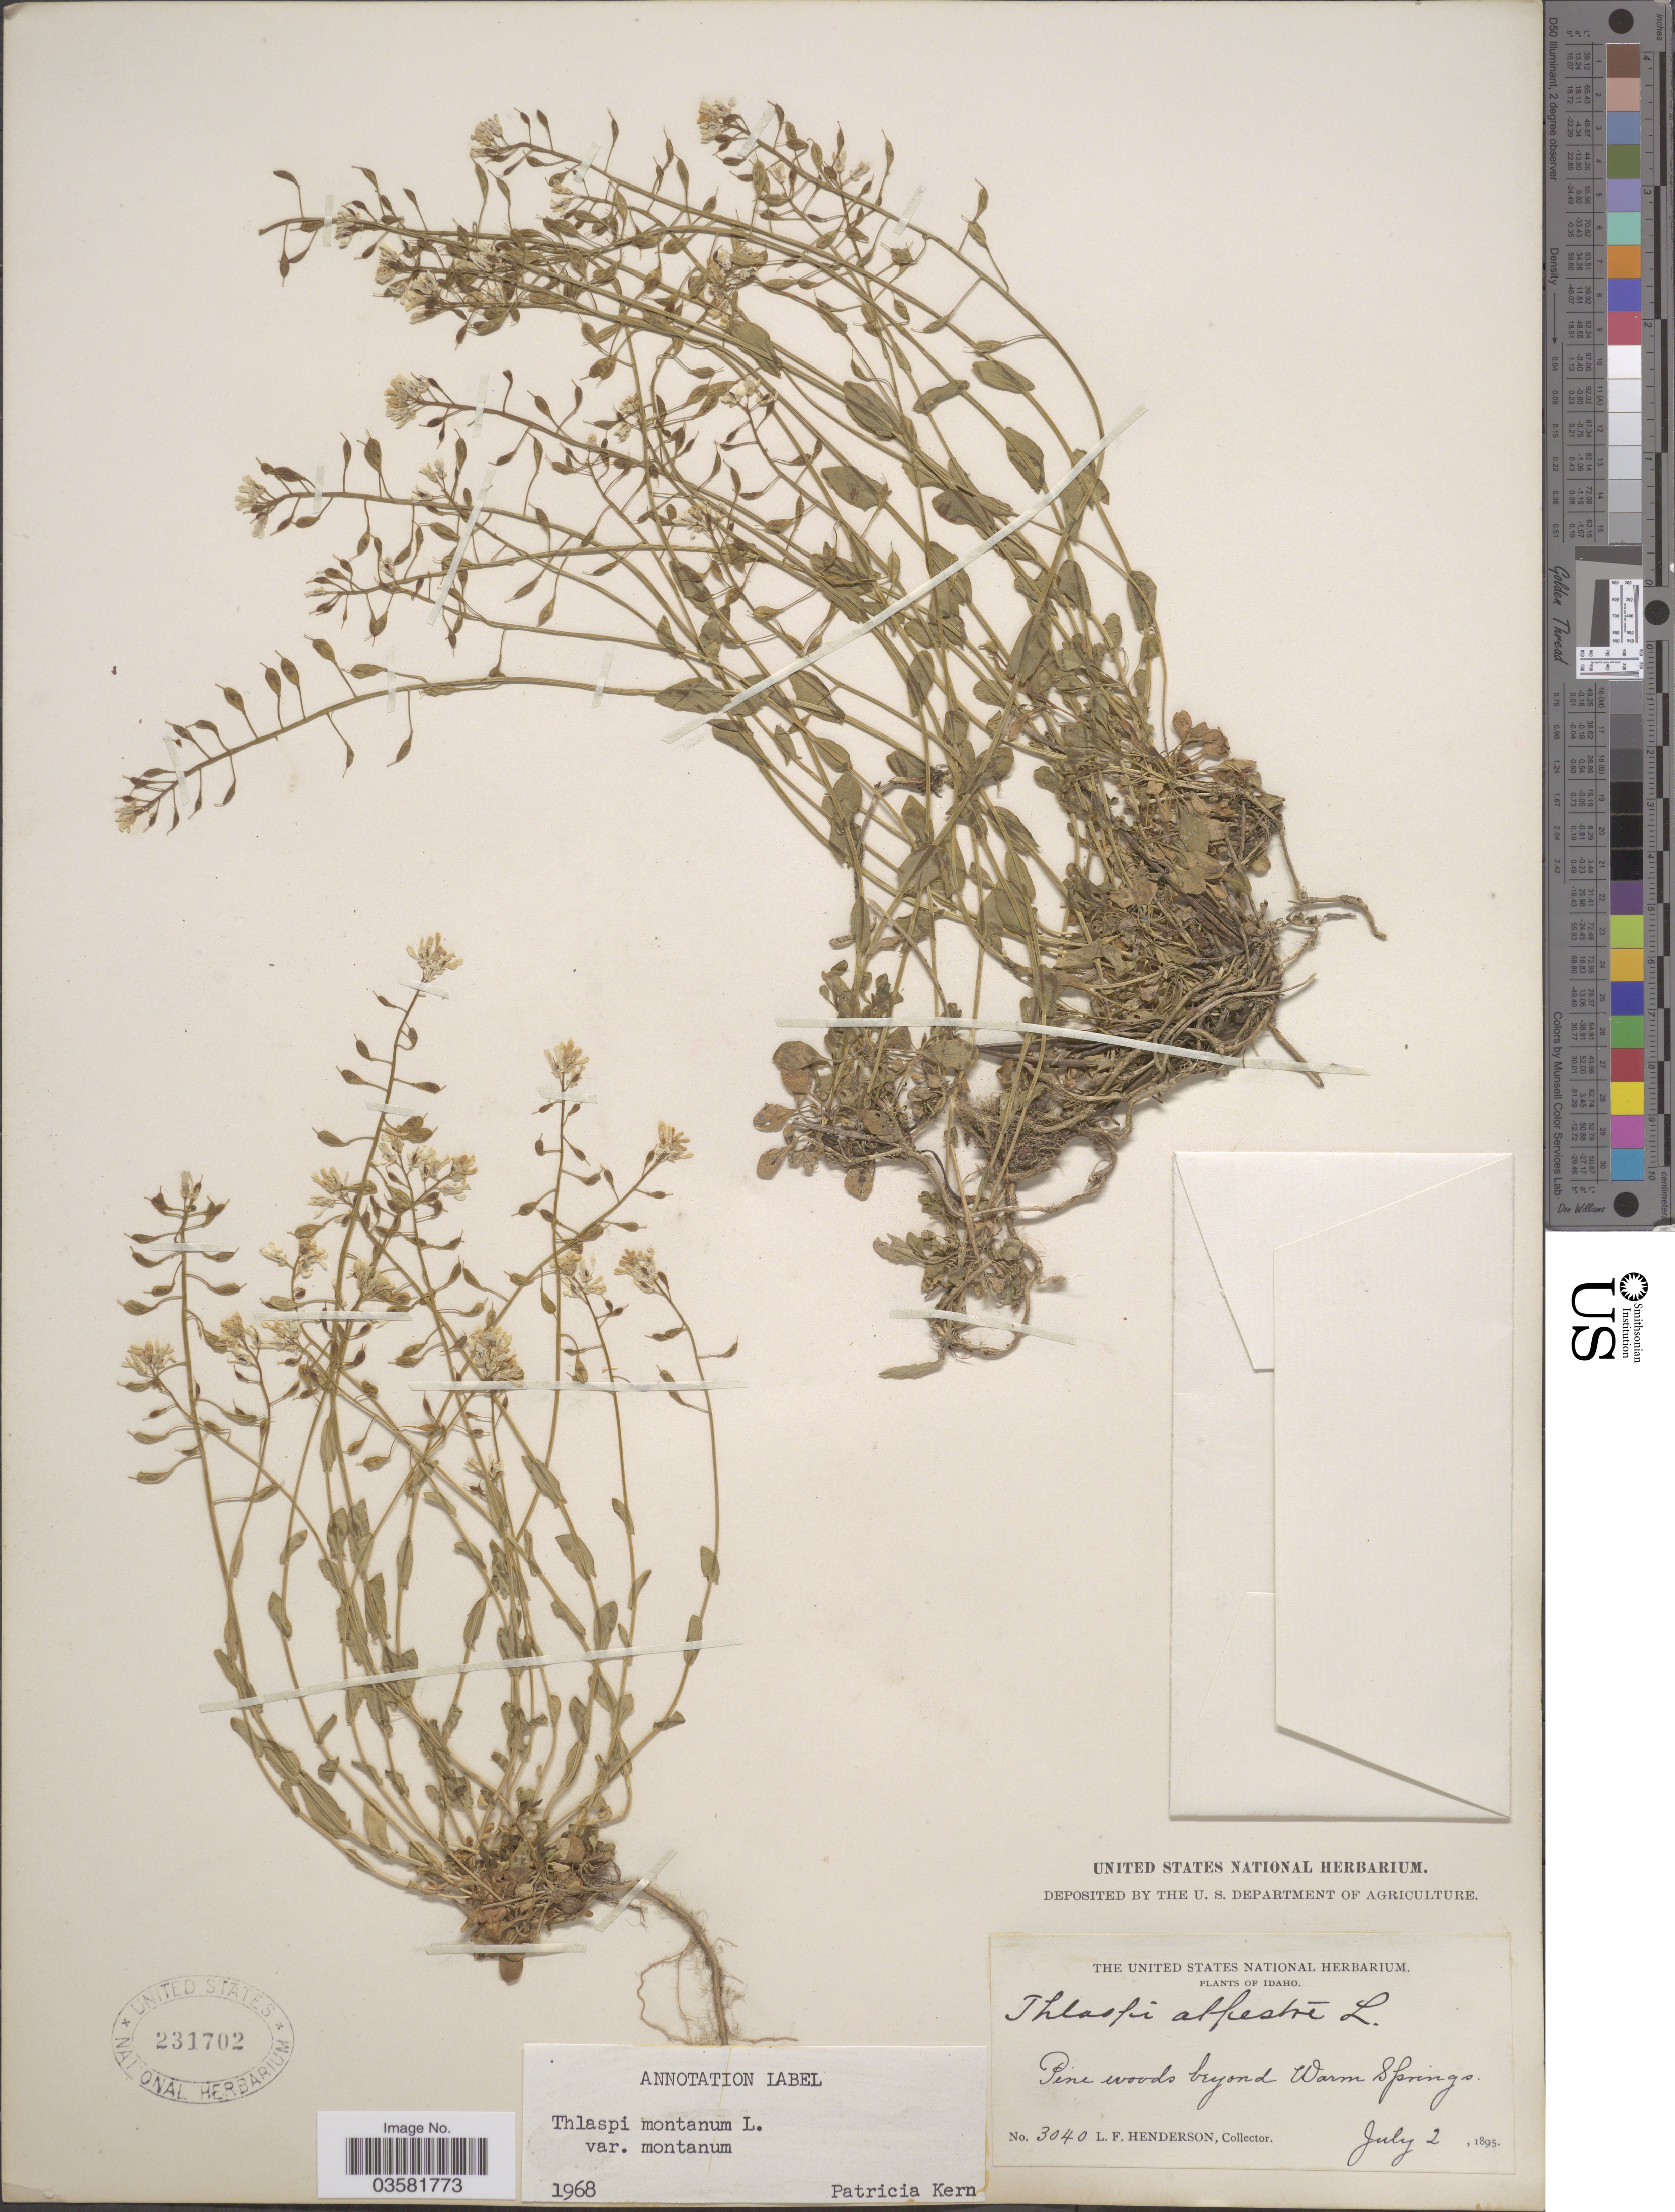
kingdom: Plantae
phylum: Tracheophyta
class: Magnoliopsida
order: Brassicales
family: Brassicaceae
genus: Thlaspi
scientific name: Thlaspi montanum var. montanum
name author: L.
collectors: L. Henderson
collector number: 3040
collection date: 1895-07-02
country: United States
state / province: Idaho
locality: Pine woods beyond Warm Springs.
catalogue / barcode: US 231702